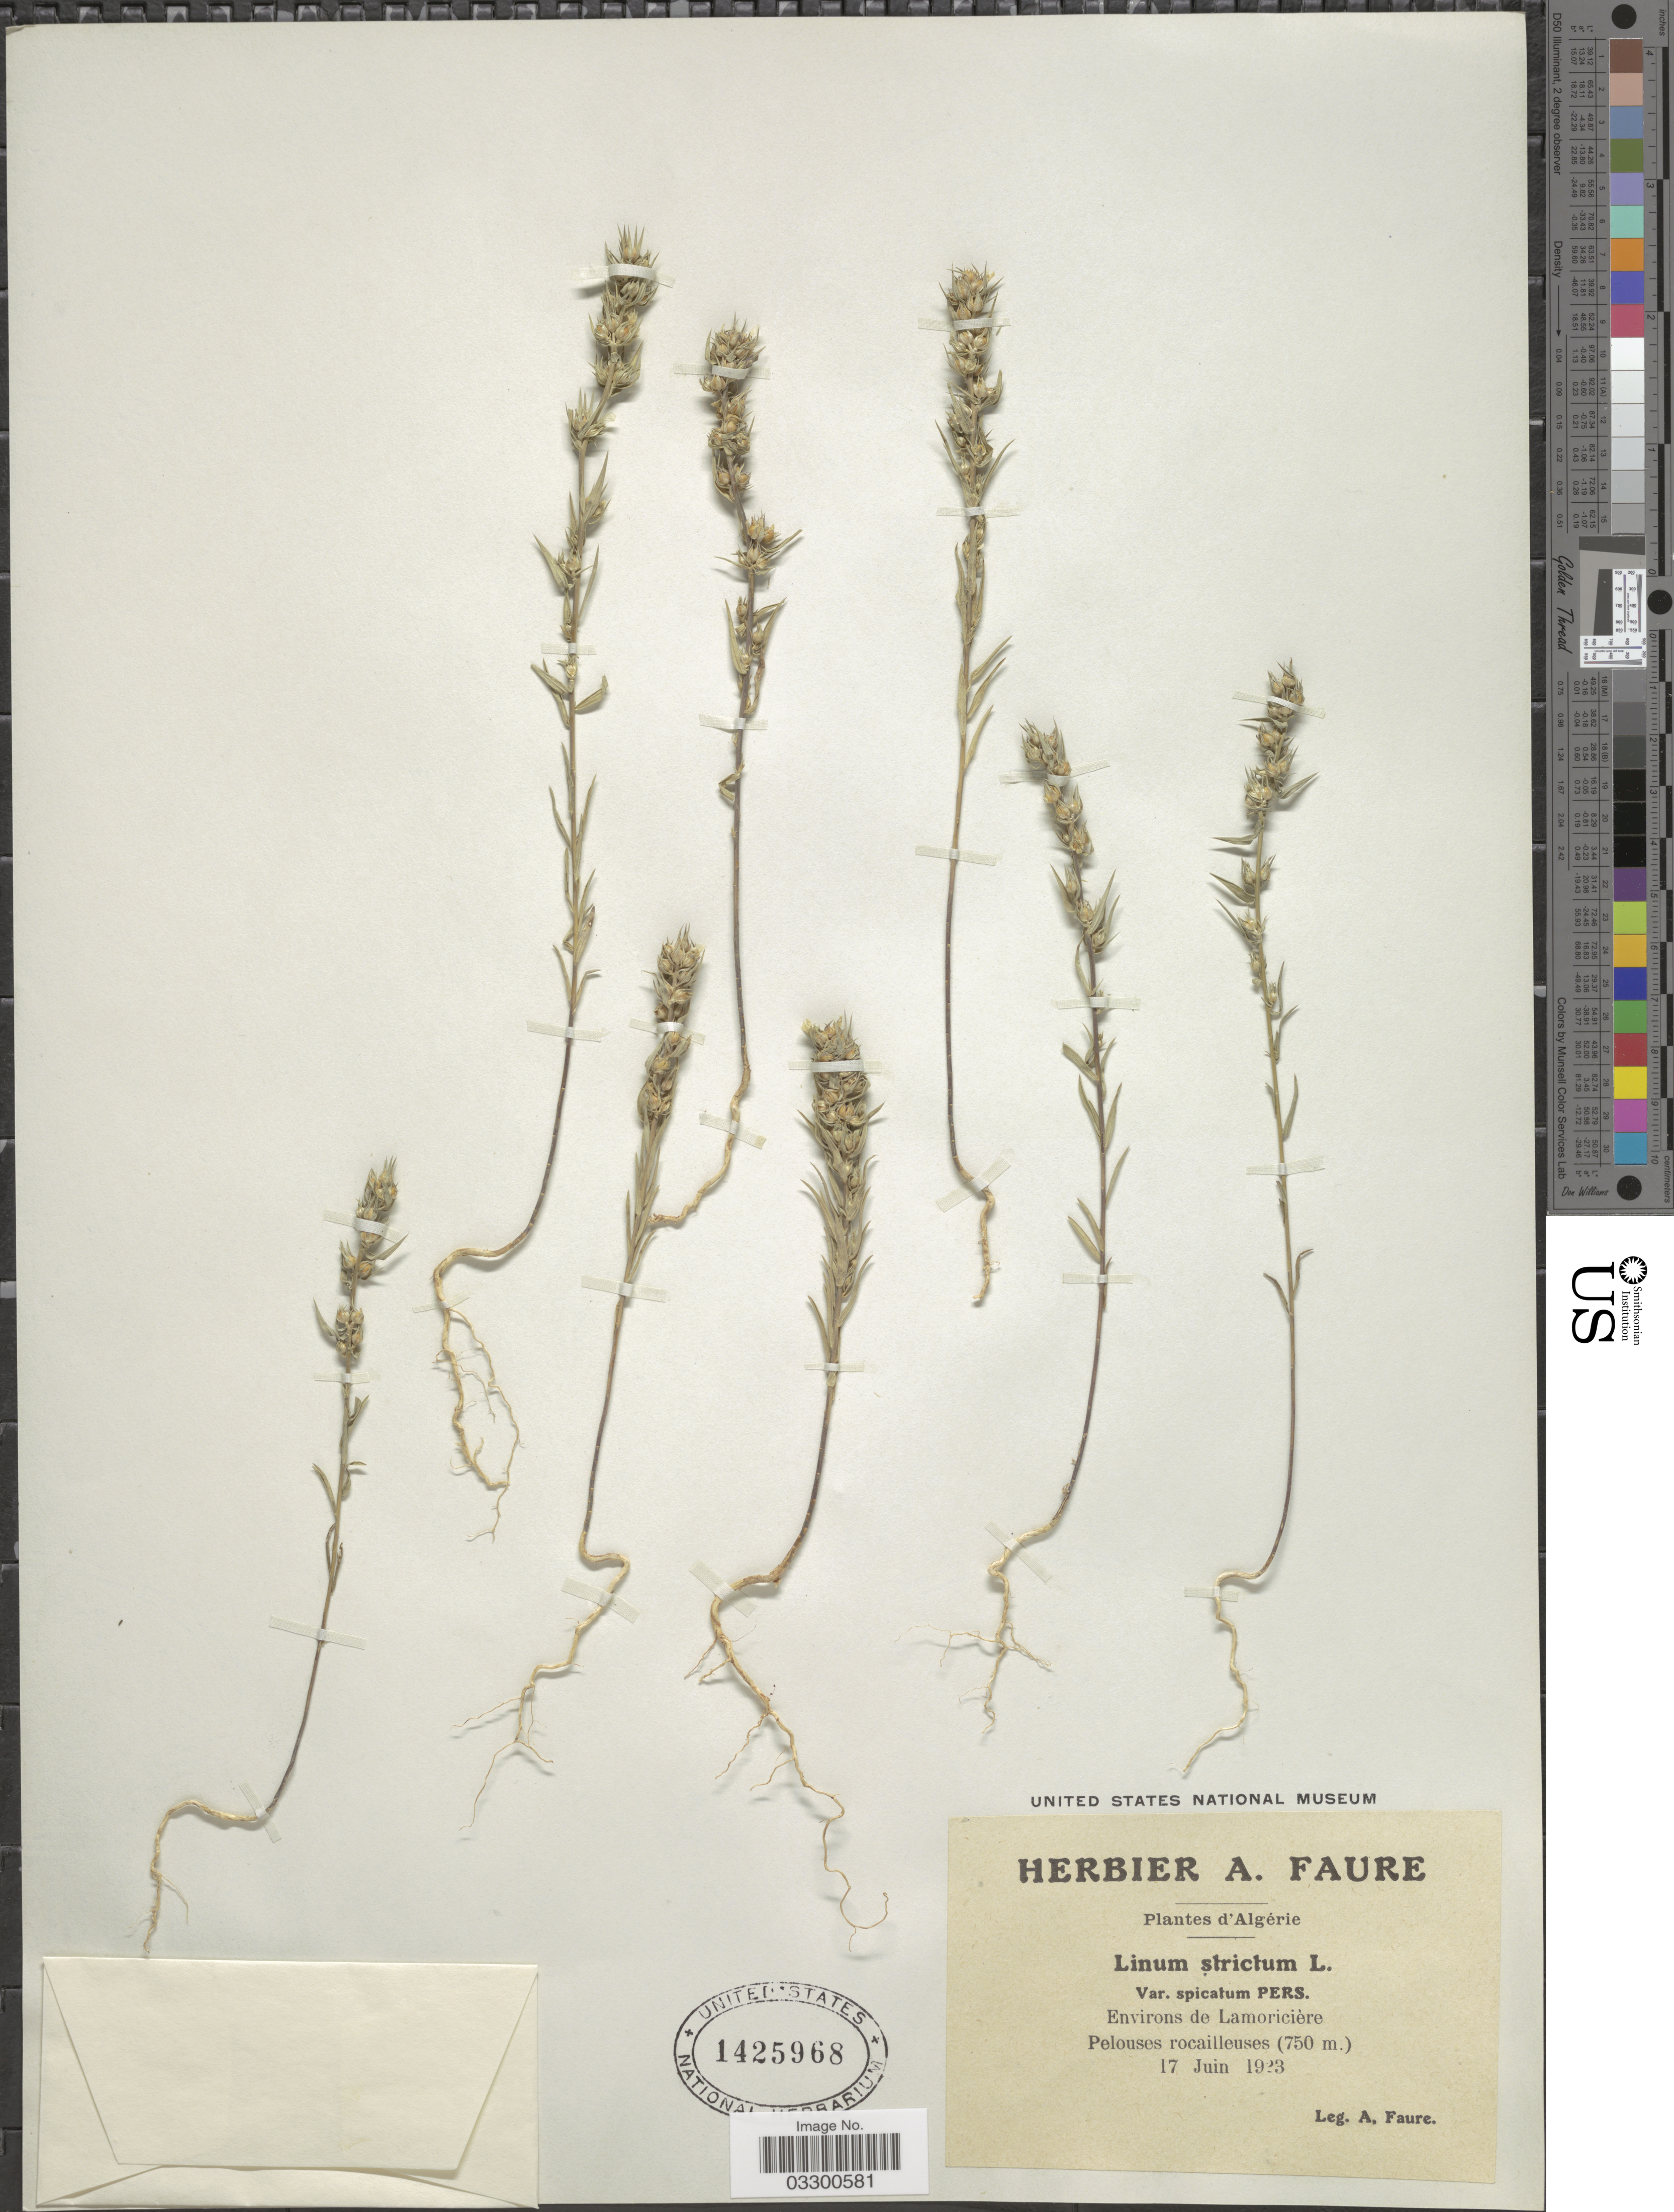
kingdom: Plantae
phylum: Tracheophyta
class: Magnoliopsida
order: Malpighiales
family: Linaceae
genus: Linum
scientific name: Linum spicatum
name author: Pers.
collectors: A. Faure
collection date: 1923-06-17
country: Algeria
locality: Environs de Lamoricière.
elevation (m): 750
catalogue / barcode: US 1425968